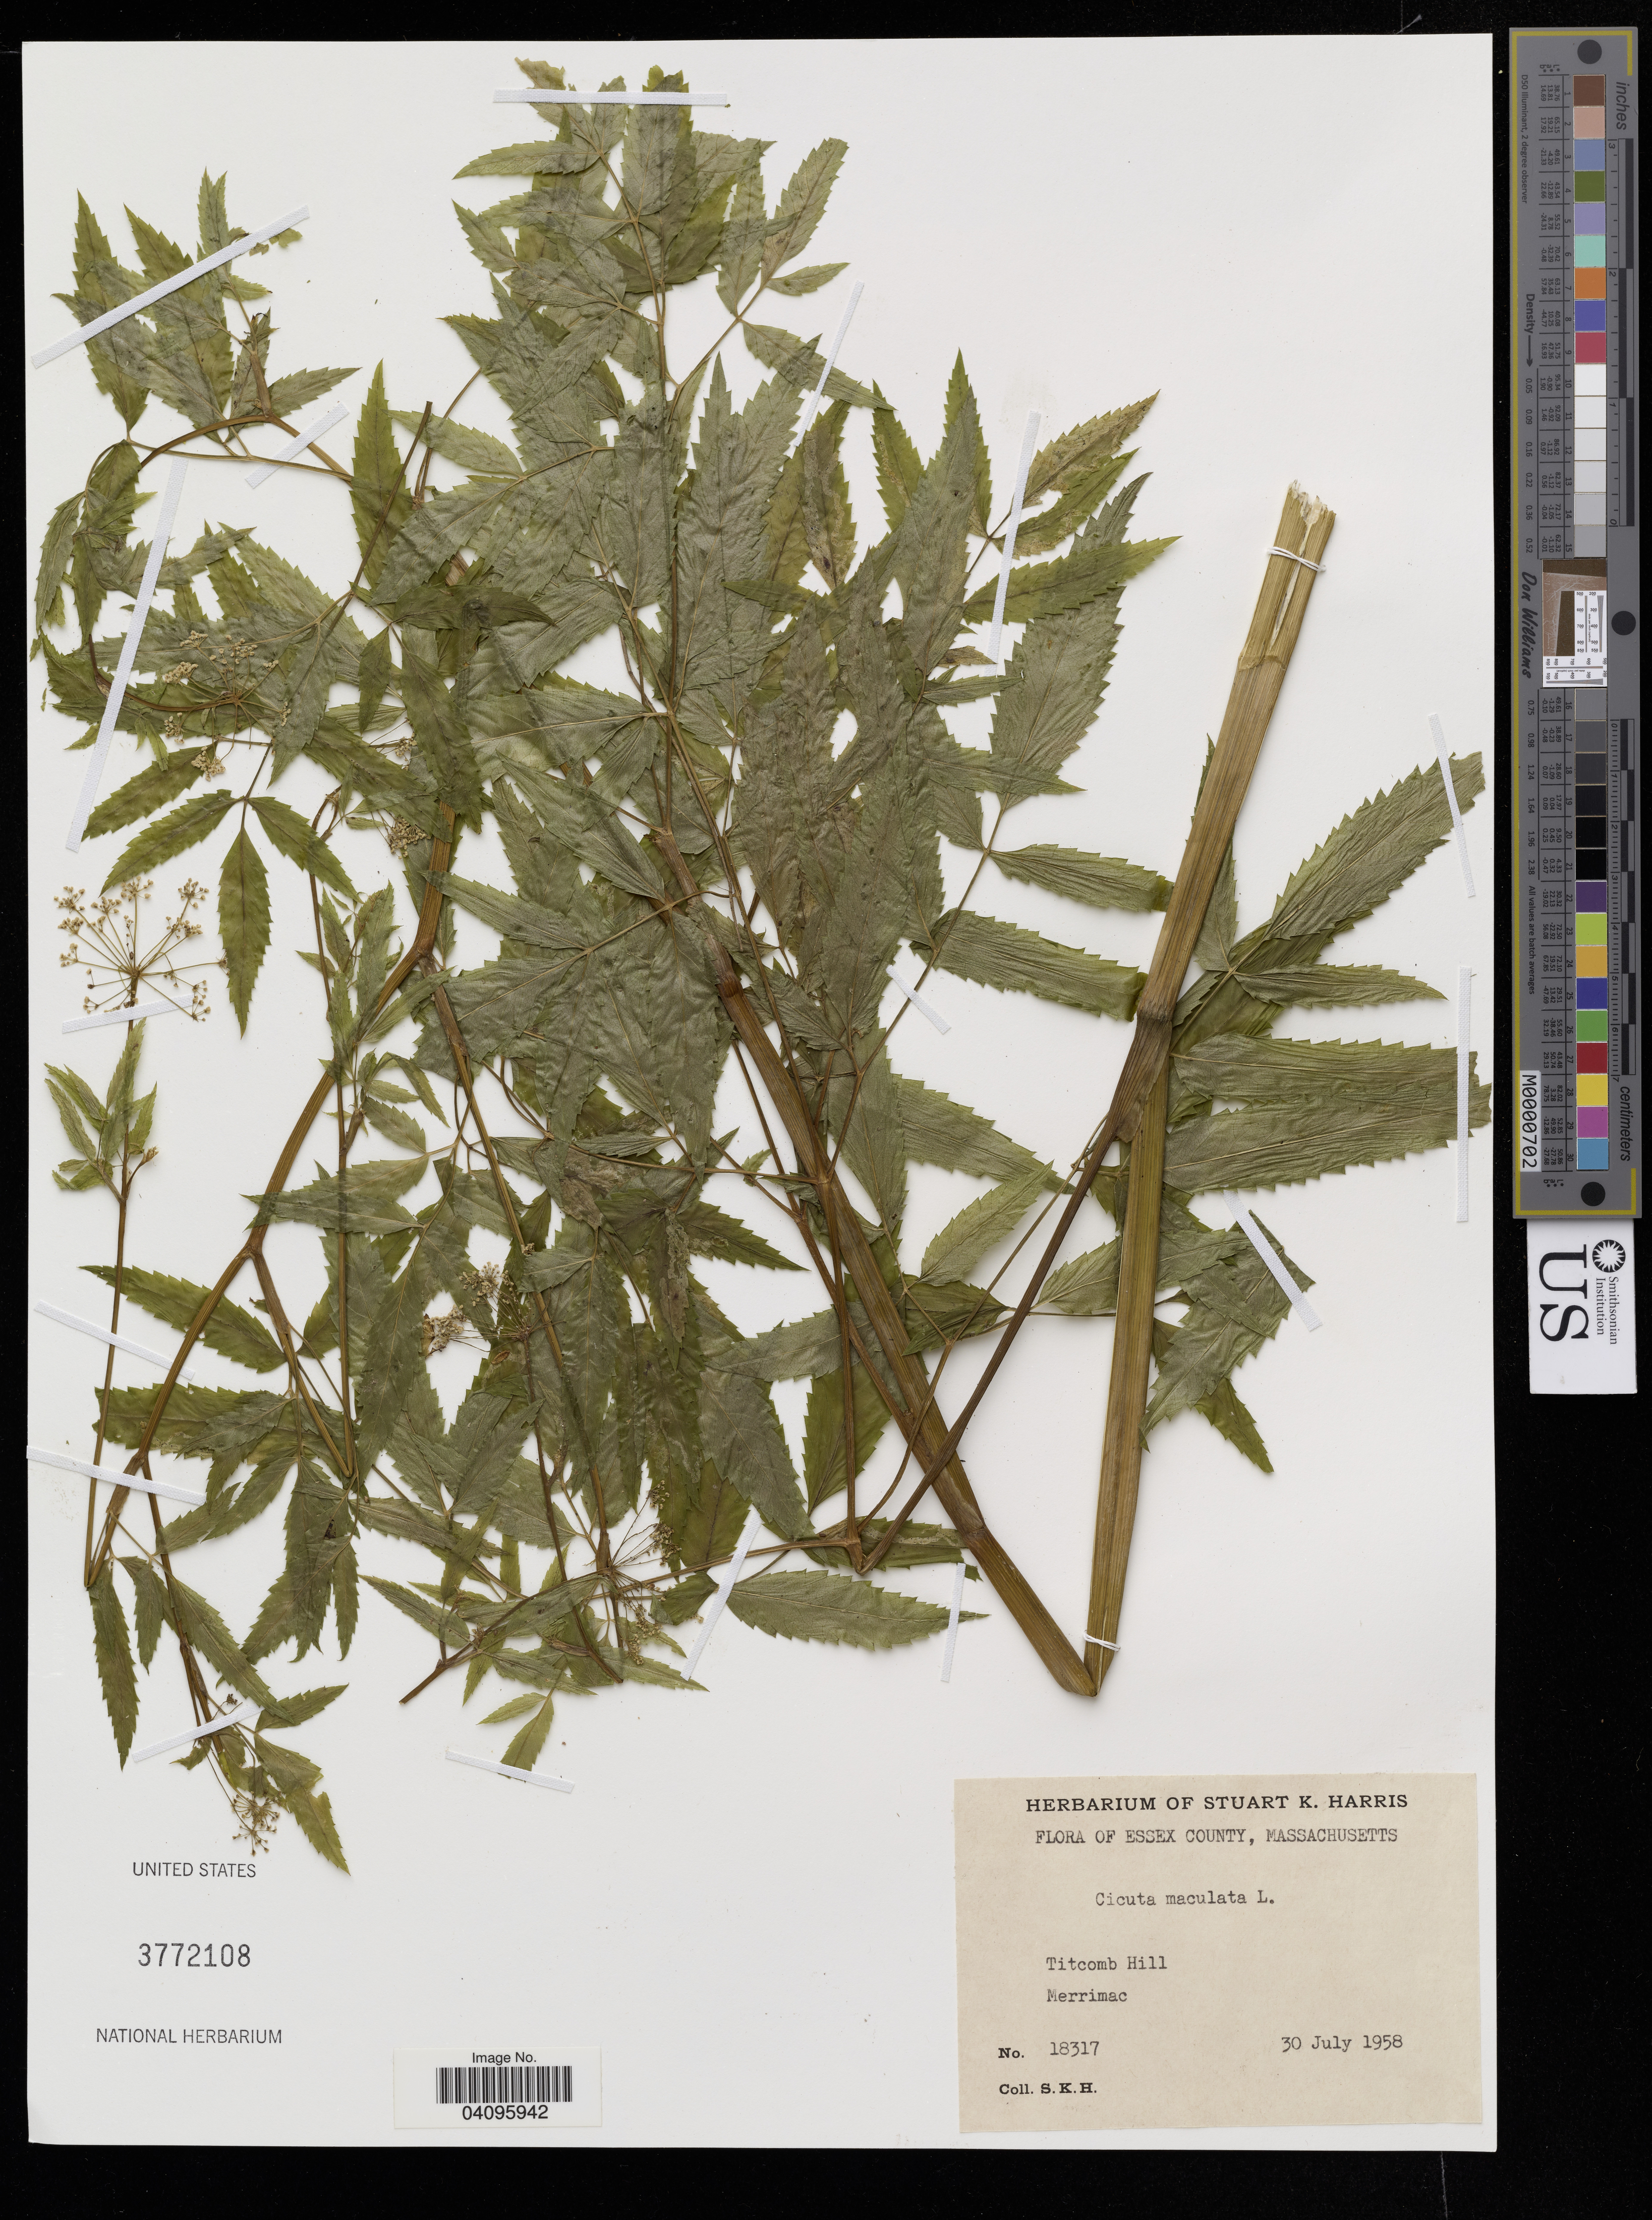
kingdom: Plantae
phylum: Tracheophyta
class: Magnoliopsida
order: Apiales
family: Apiaceae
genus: Cicuta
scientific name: Cicuta maculata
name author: L.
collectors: S. Harris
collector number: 18317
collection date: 1958-07-30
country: United States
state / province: Massachusetts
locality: Essex County. Titcomb Hill. Merrimac.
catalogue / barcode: US 3772108